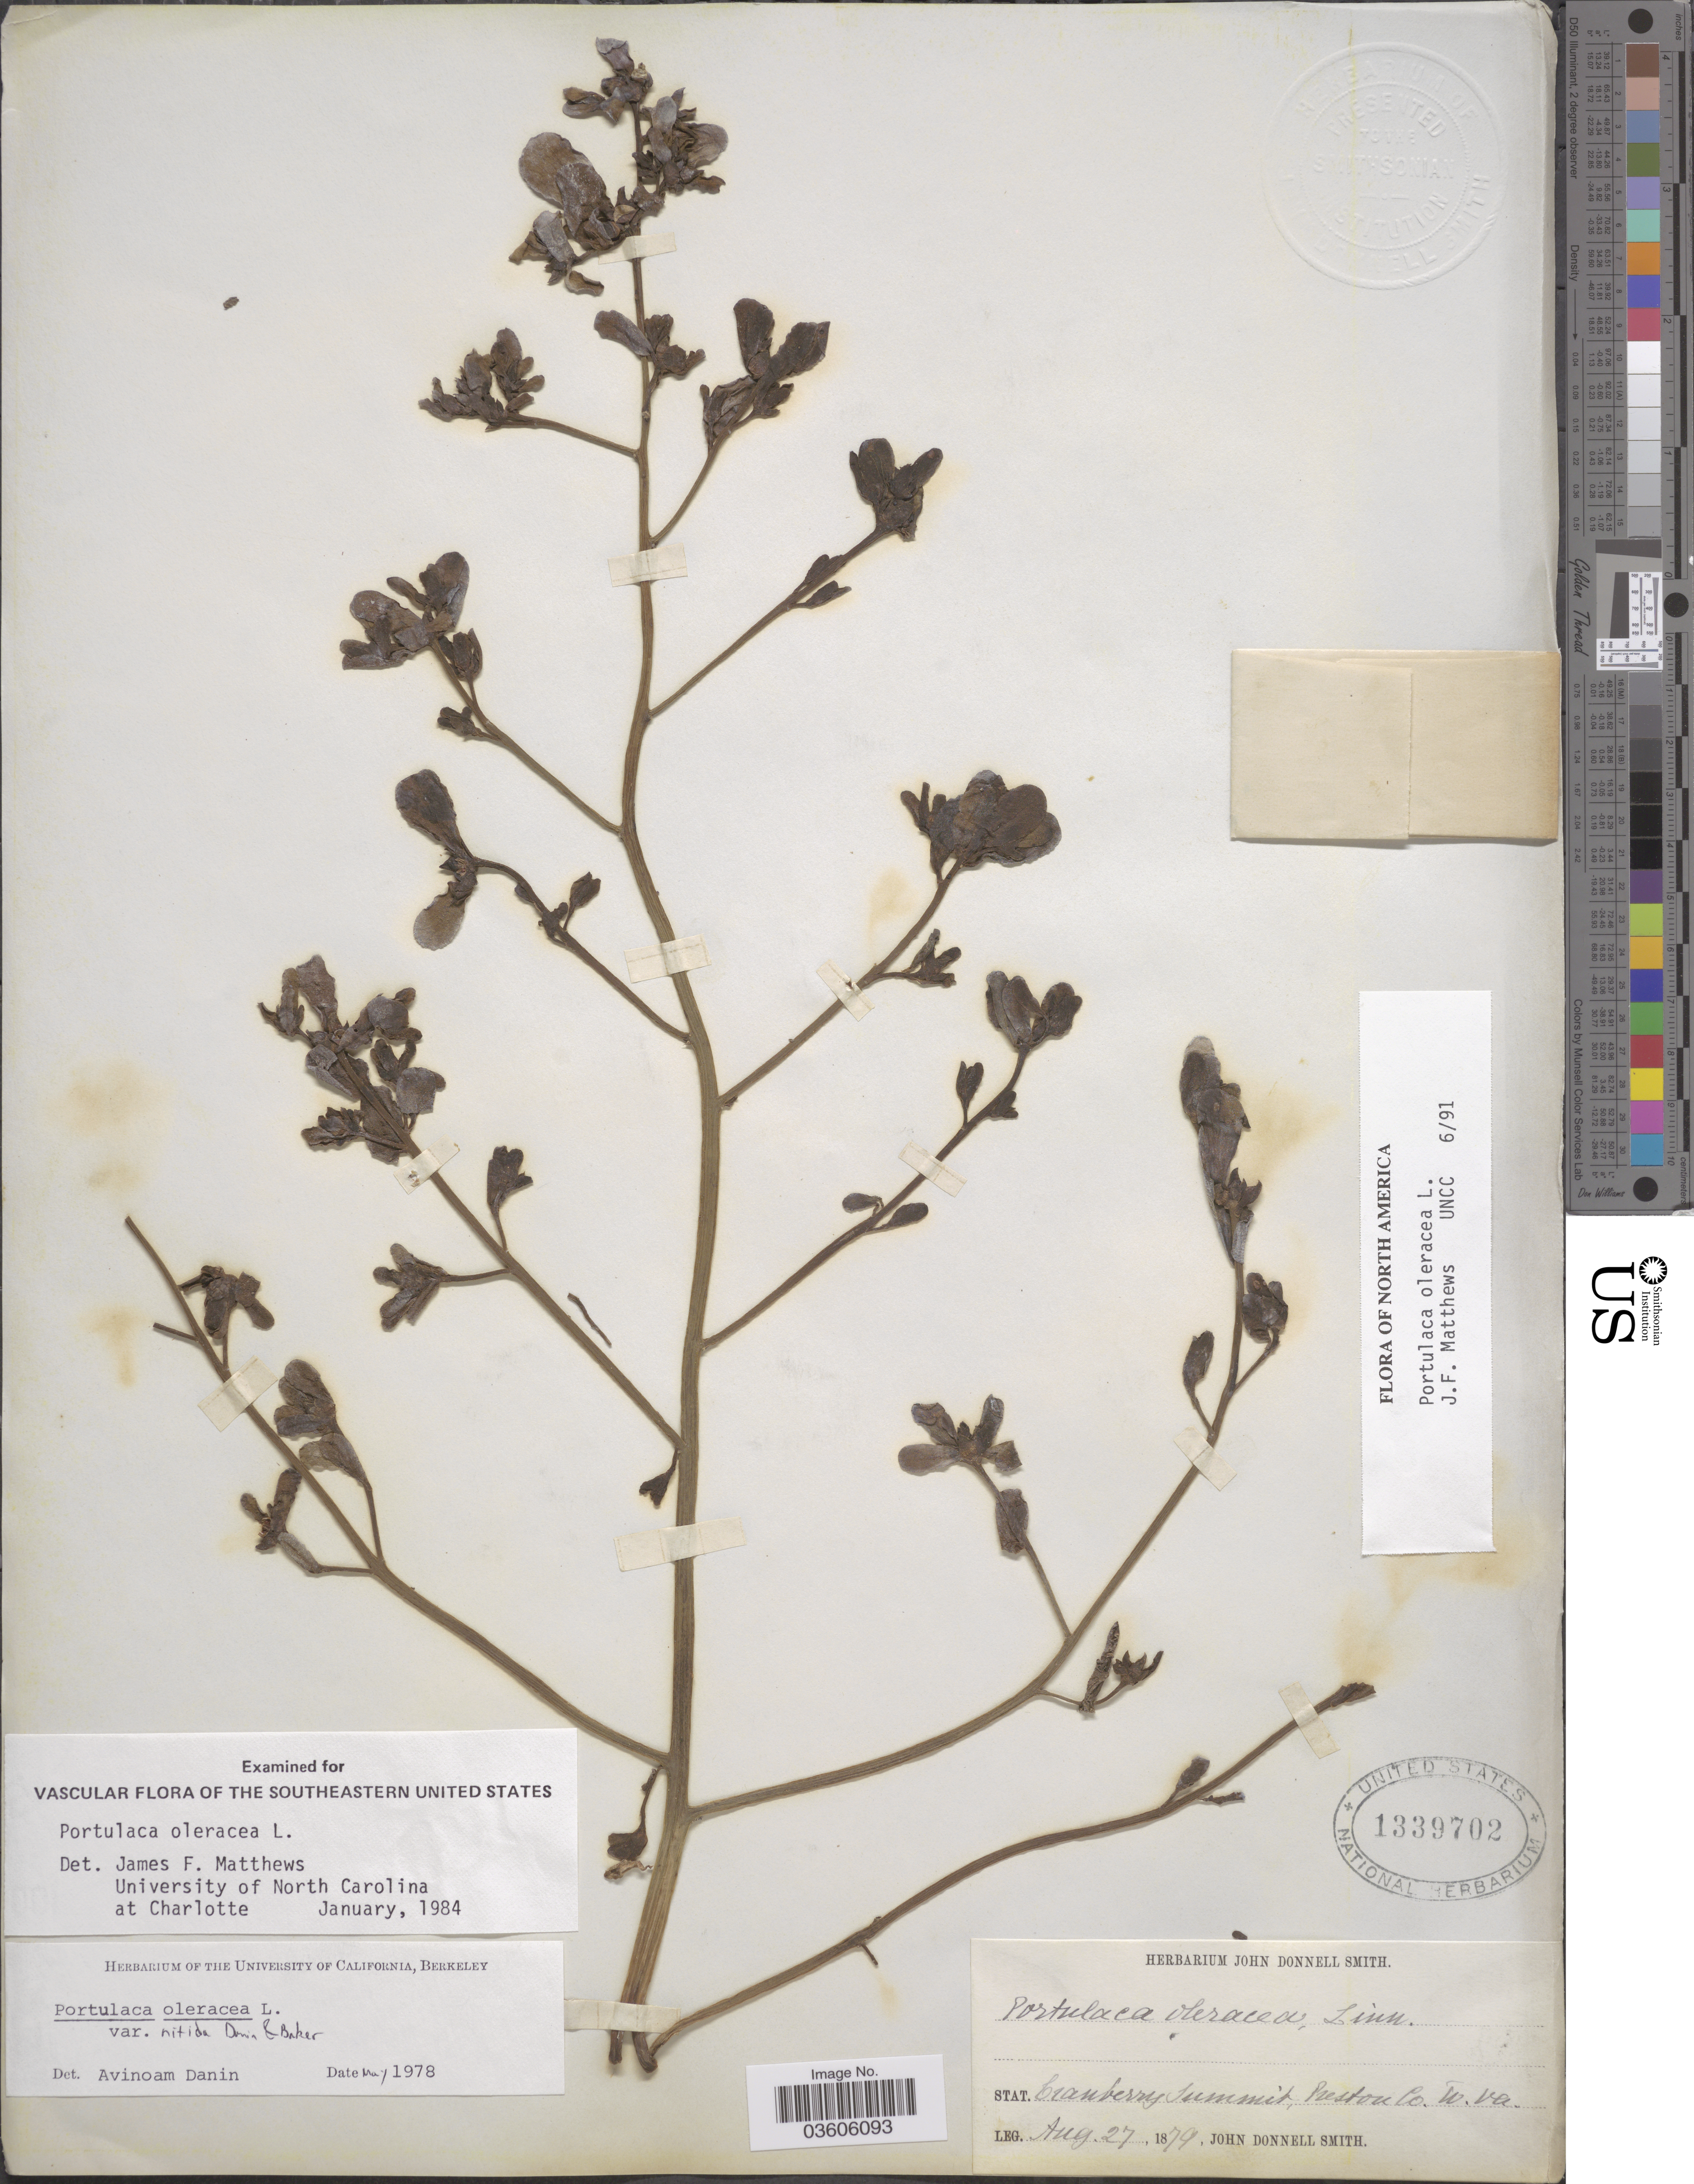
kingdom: Plantae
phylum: Tracheophyta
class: Magnoliopsida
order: Caryophyllales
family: Portulacaceae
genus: Portulaca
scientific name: Portulaca oleracea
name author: L.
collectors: J. Donnell Smith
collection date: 1879-08-27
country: United States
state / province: West Virginia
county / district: Preston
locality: Stat. Cranberry Summit, Preston Co.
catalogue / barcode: US 1339702